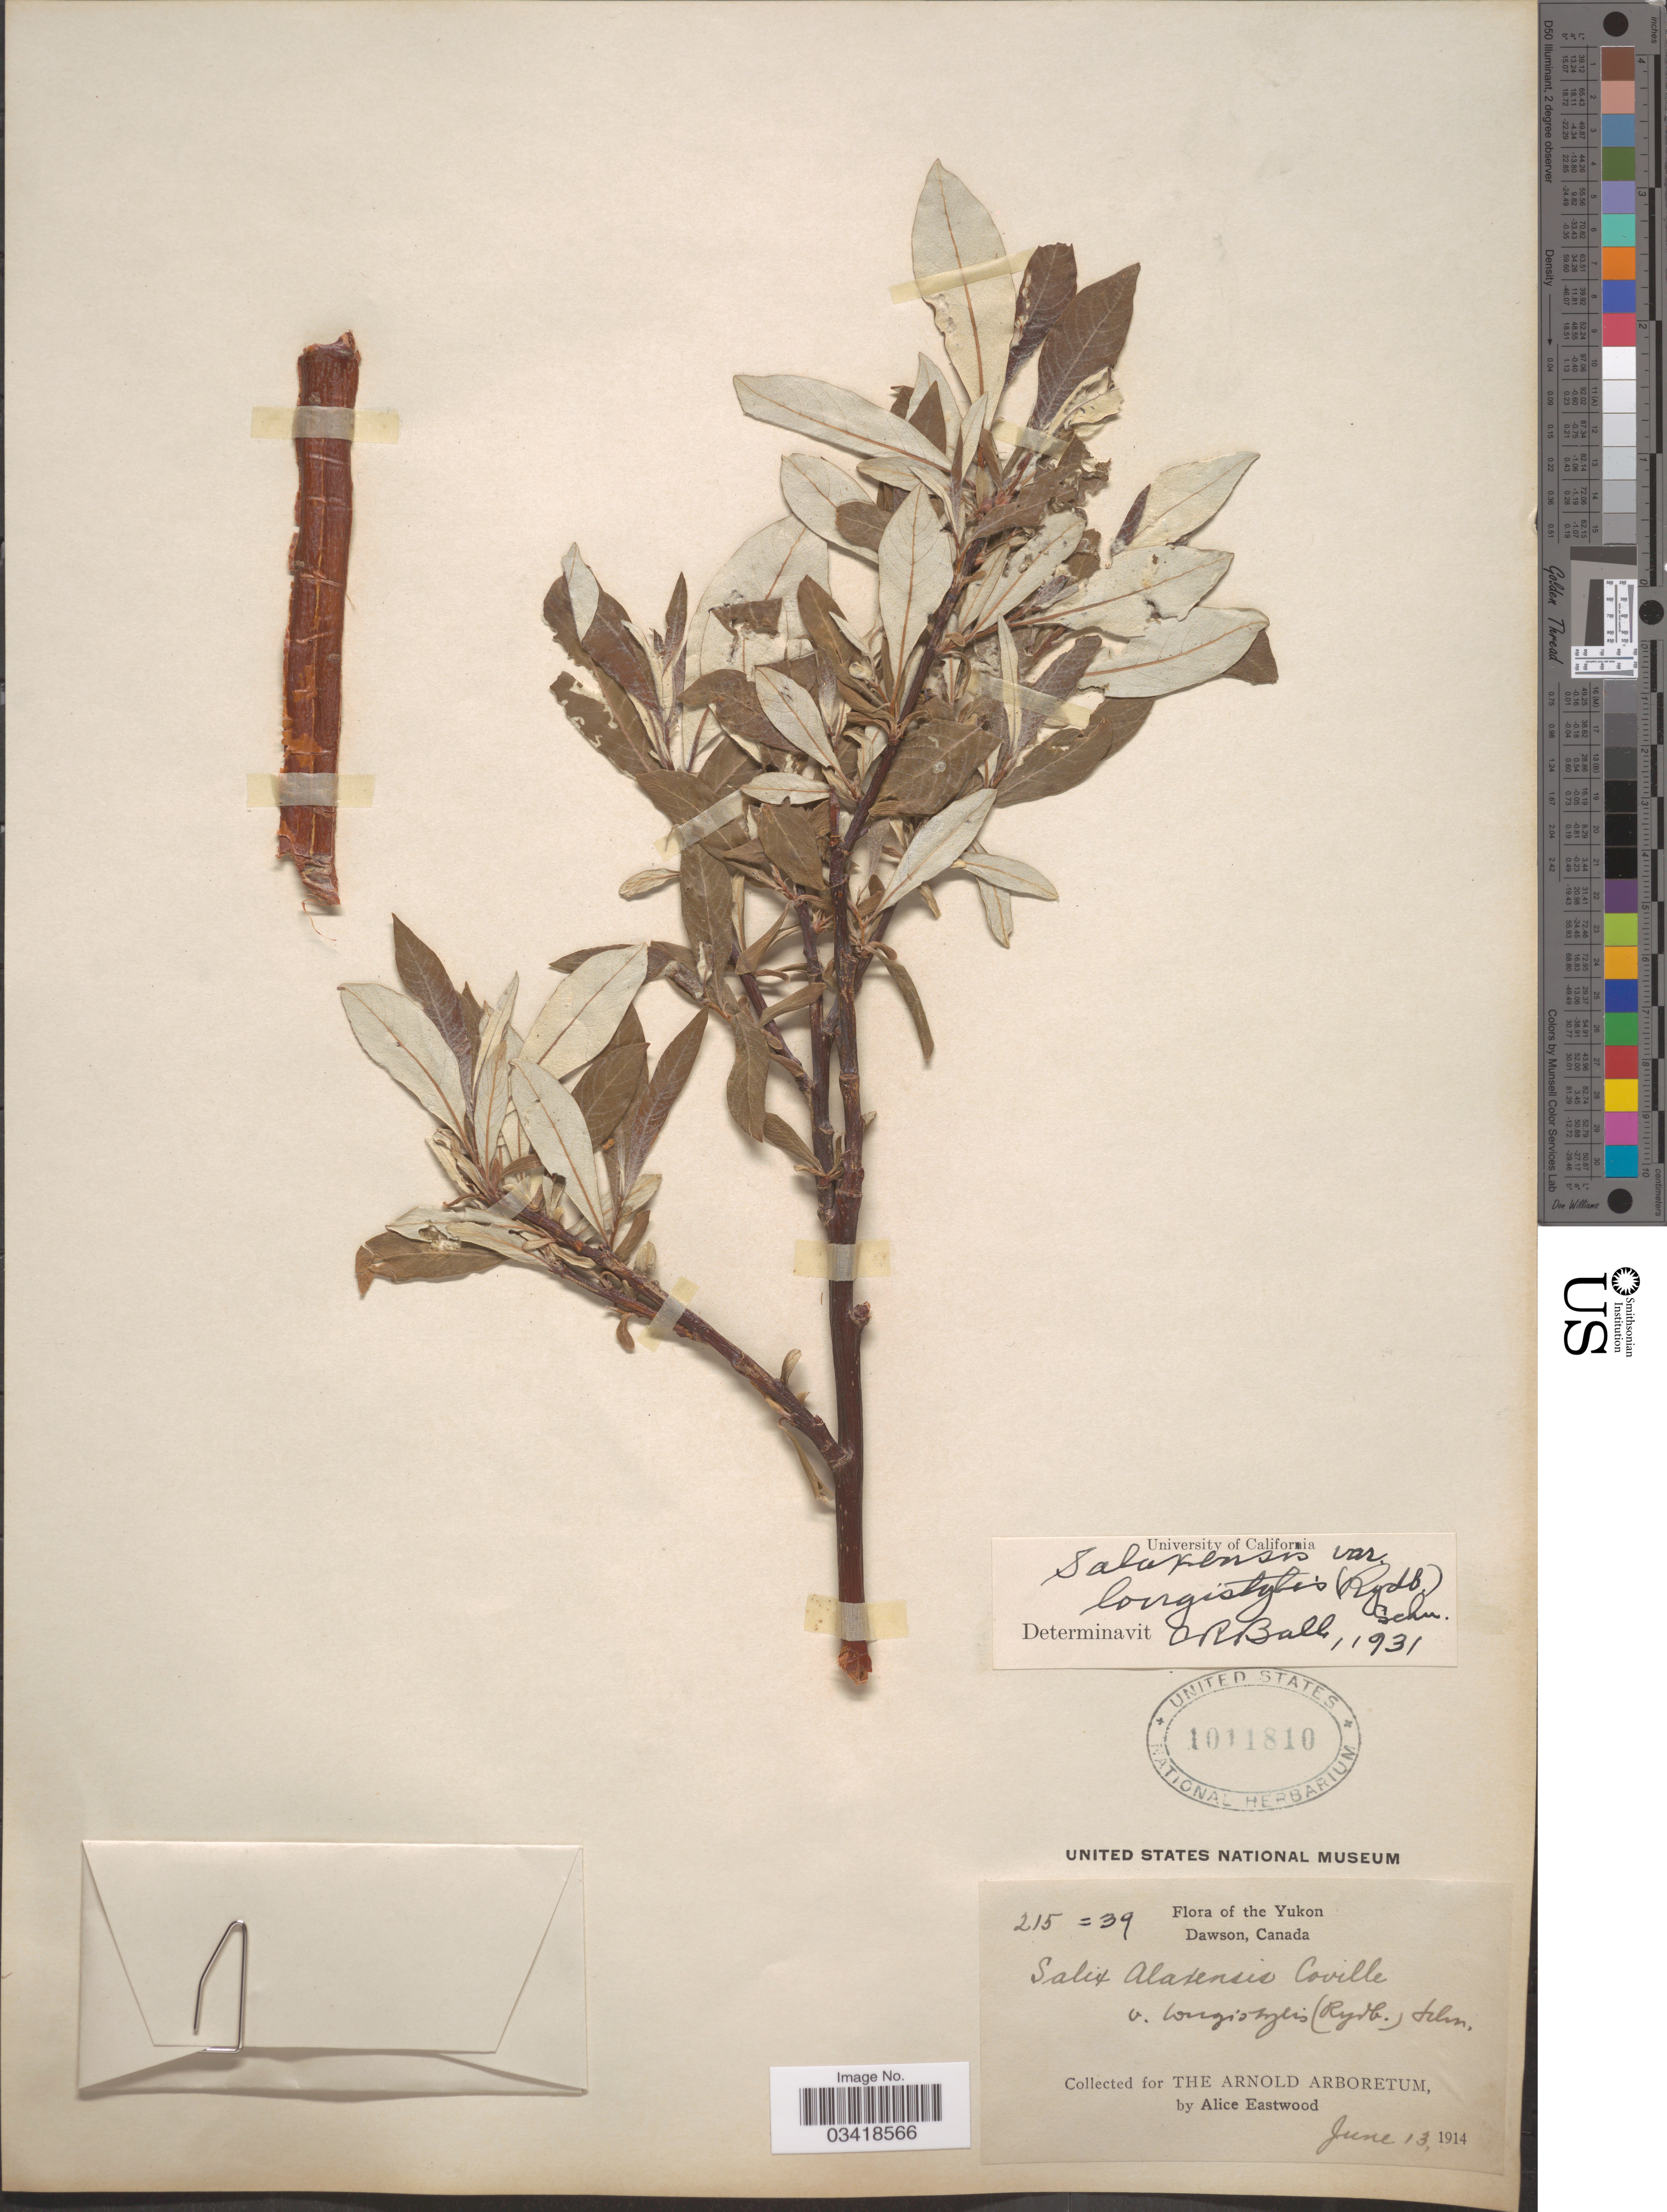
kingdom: Plantae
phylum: Tracheophyta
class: Magnoliopsida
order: Malpighiales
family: Salicaceae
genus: Salix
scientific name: Salix alaxensis var. longistylis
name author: (Rydb.) C.K. Schneid.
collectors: A. Eastwood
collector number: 215=39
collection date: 1914-06-13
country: Canada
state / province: Yukon Territory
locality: The Yukon. Dawson.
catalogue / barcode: US 1011810